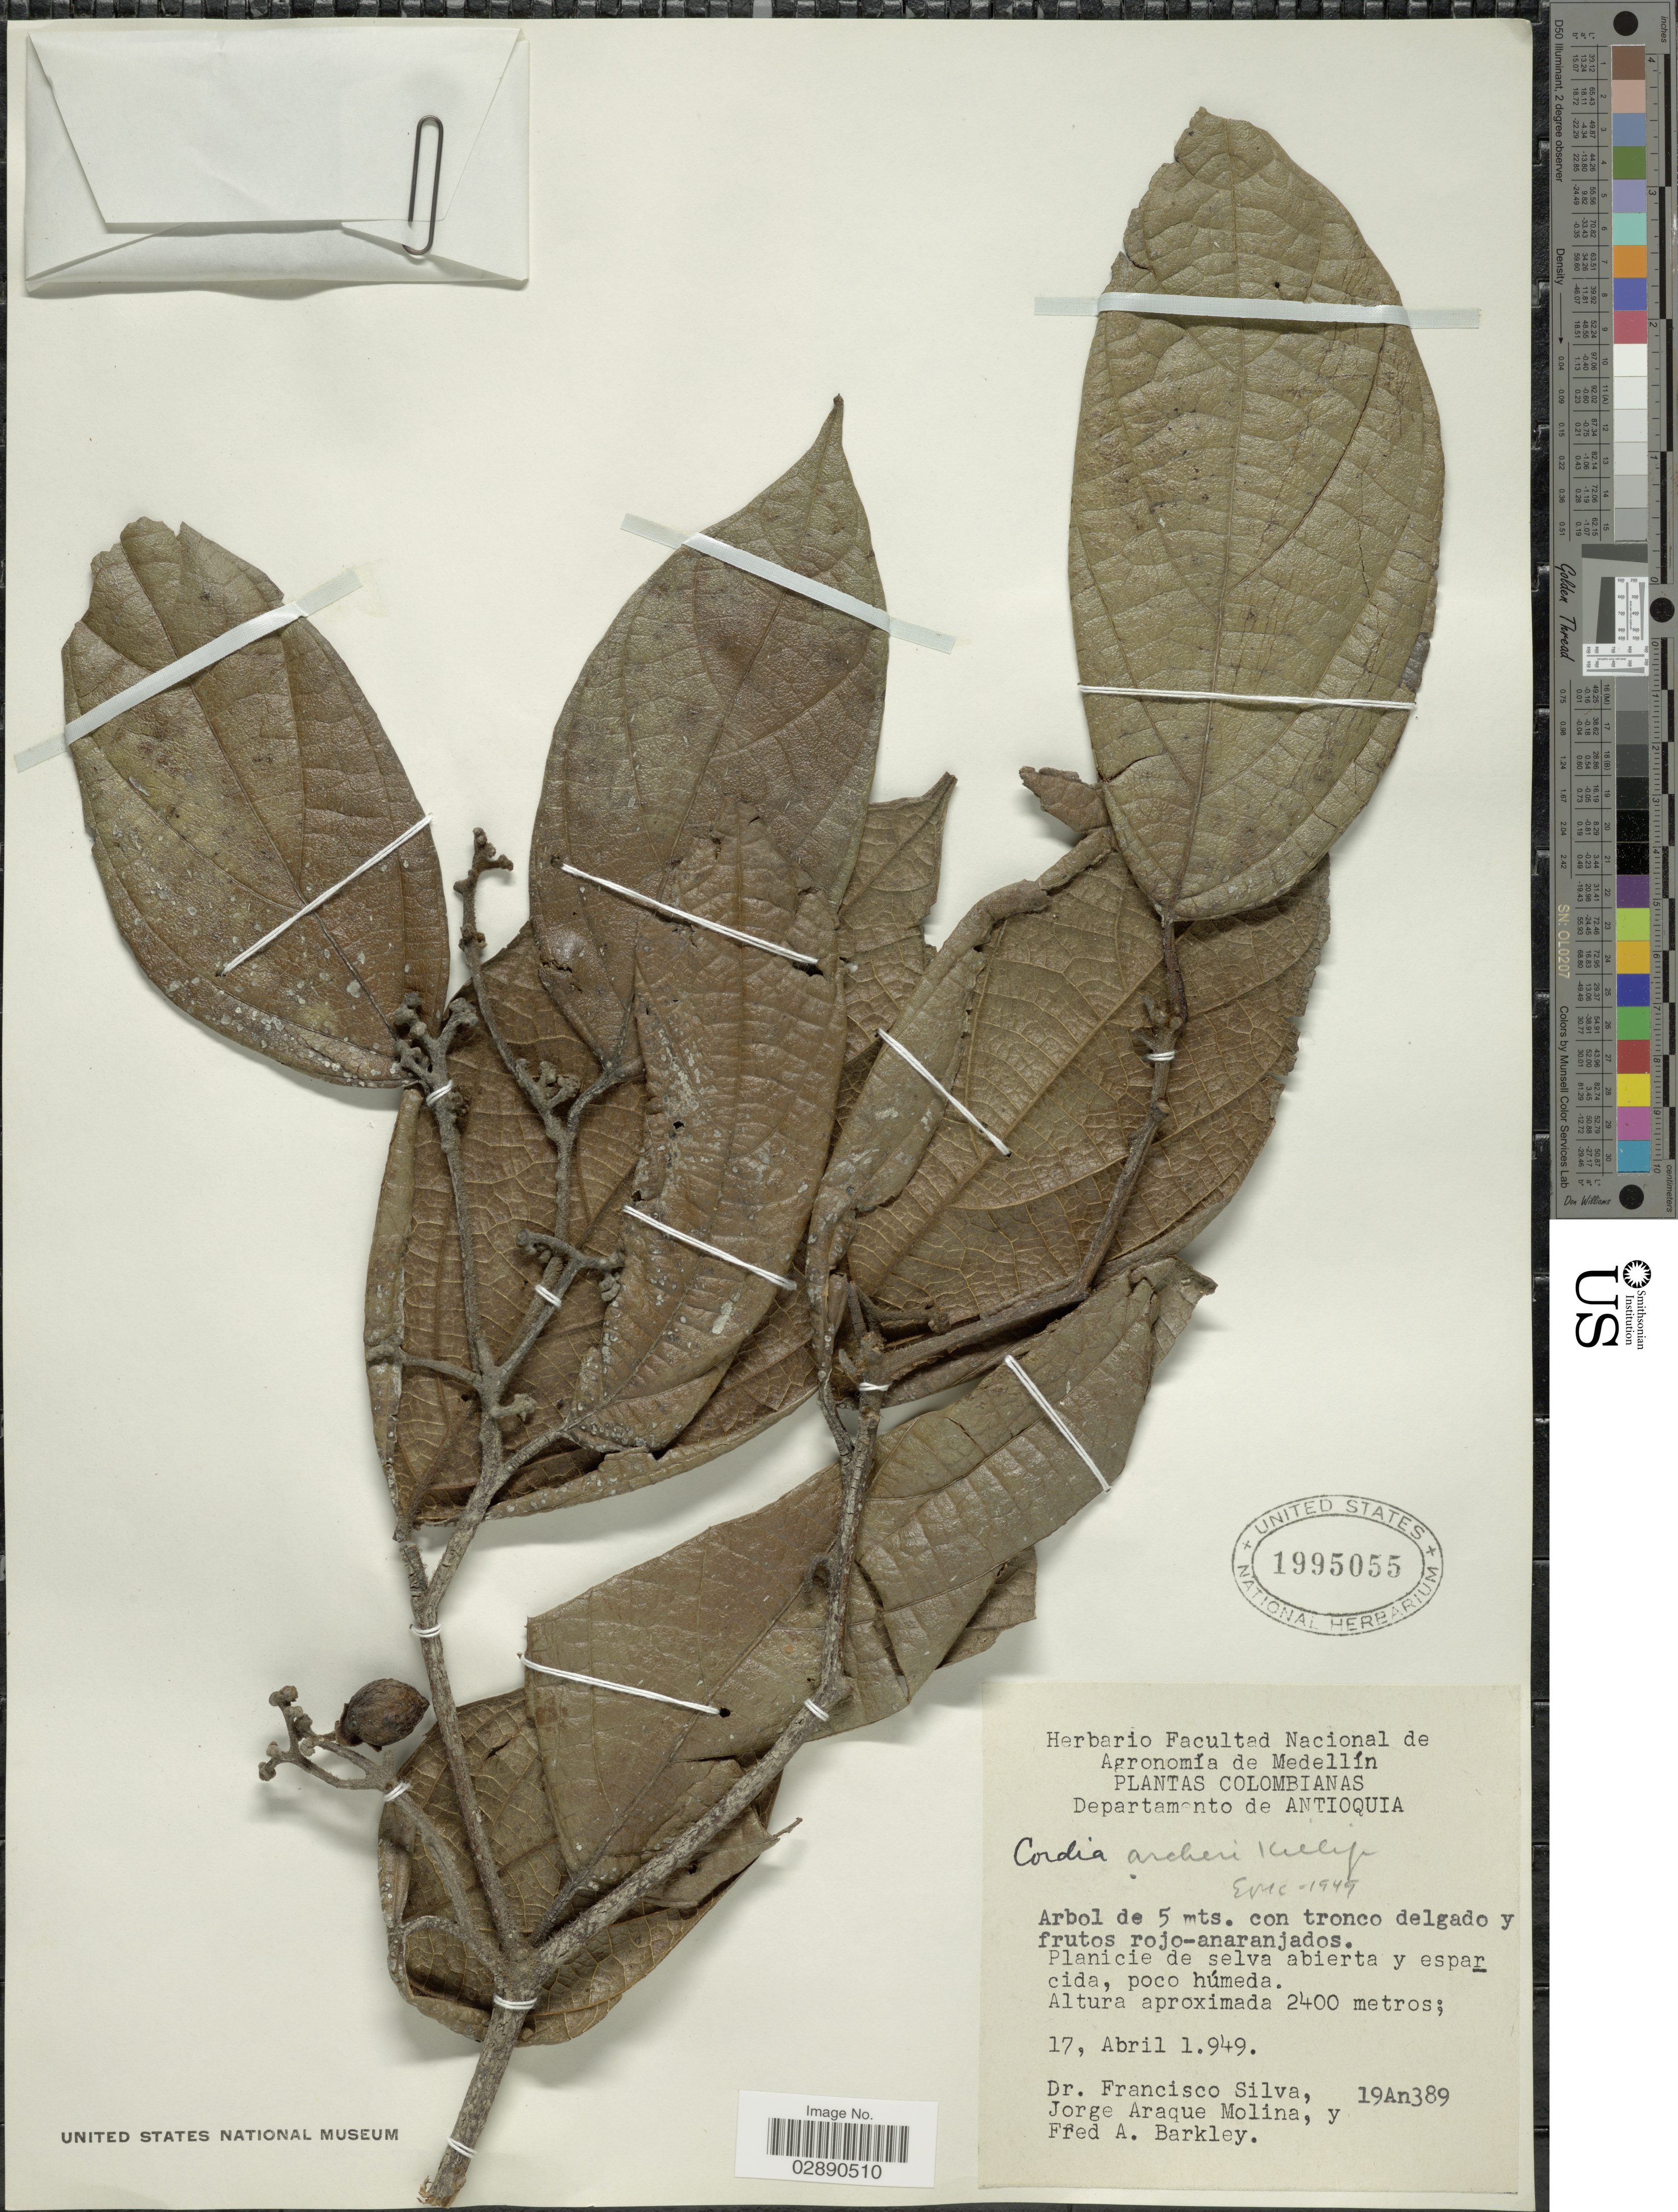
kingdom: Plantae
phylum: Tracheophyta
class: Magnoliopsida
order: Boraginales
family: Cordiaceae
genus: Cordia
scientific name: Cordia archeri Killip ined.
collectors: F. Silva, J. A. Molina & F. A. Barkley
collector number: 19An389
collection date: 1949-04-17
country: Colombia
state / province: Antioquia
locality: Departamento de Antioquia.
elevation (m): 2400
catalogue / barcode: US 1995055